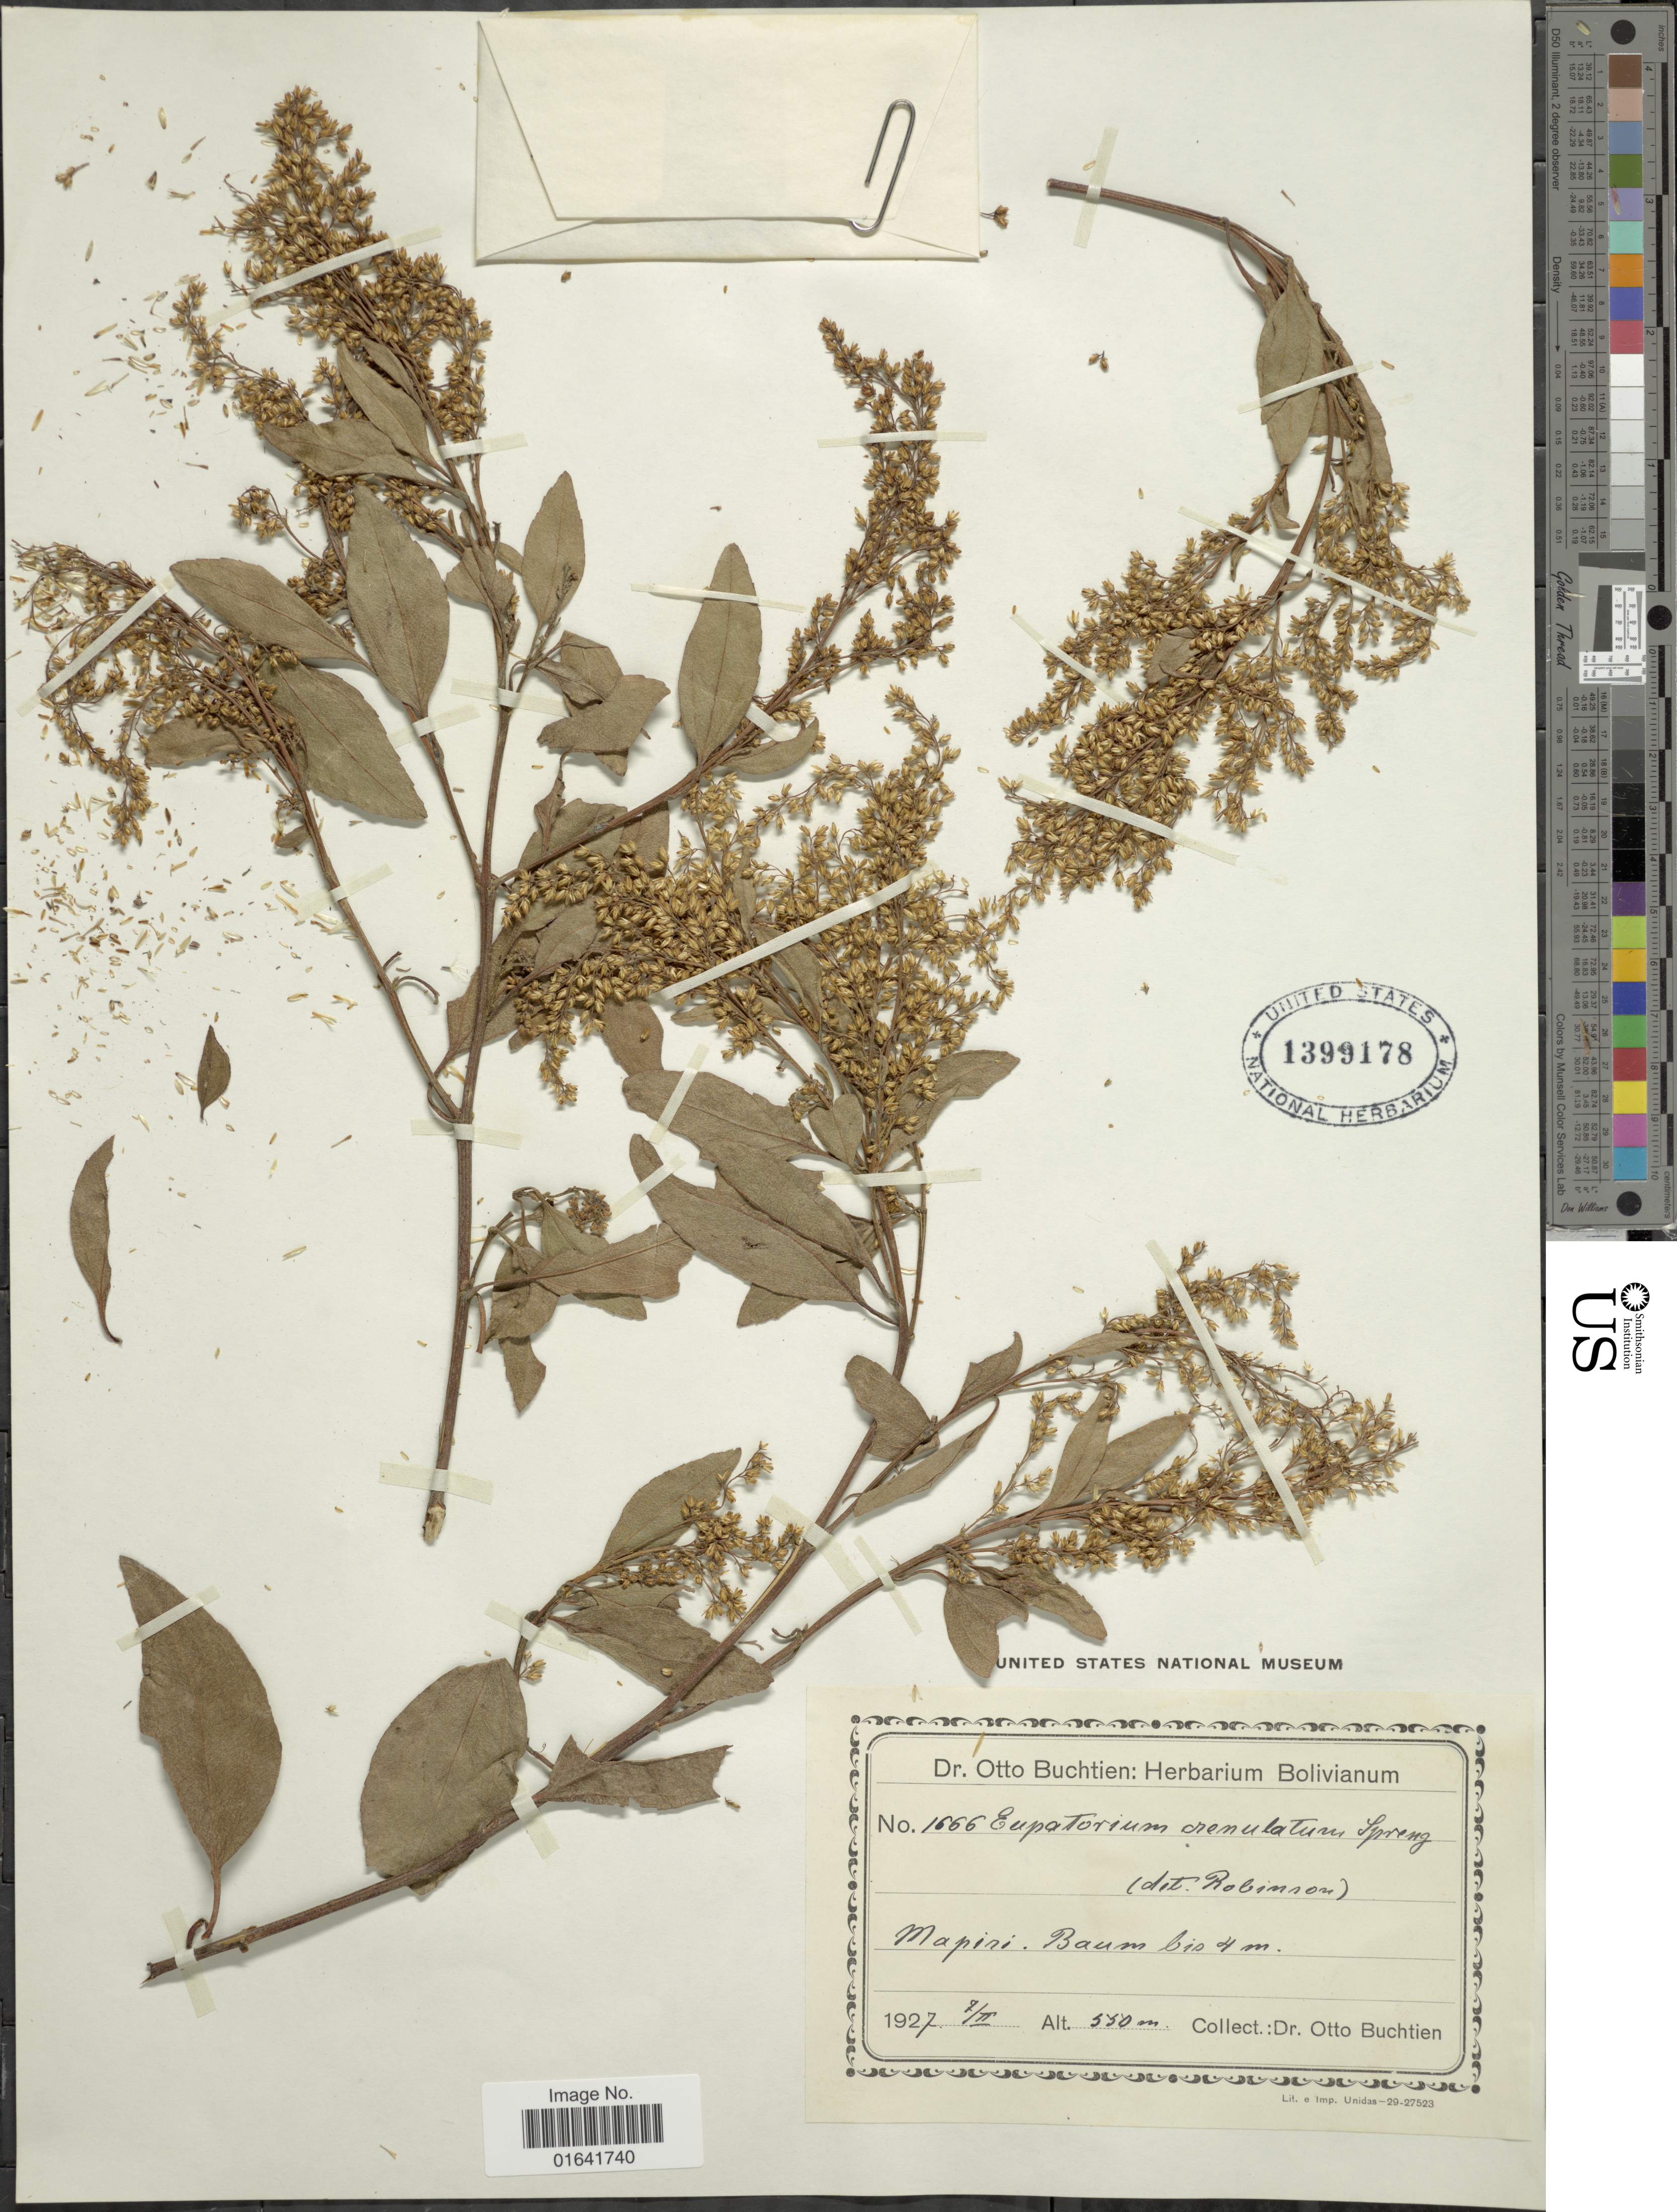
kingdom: Plantae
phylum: Tracheophyta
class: Magnoliopsida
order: Asterales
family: Asteraceae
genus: Raulinoreitzia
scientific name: Raulinoreitzia crenulata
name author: (Spreng.) R.M. King & H. Rob.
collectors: O. Buchtien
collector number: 1666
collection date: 1927-02-07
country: Bolivia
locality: Mapiri, Baum bis 4 m.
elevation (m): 550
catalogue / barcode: US 1399178